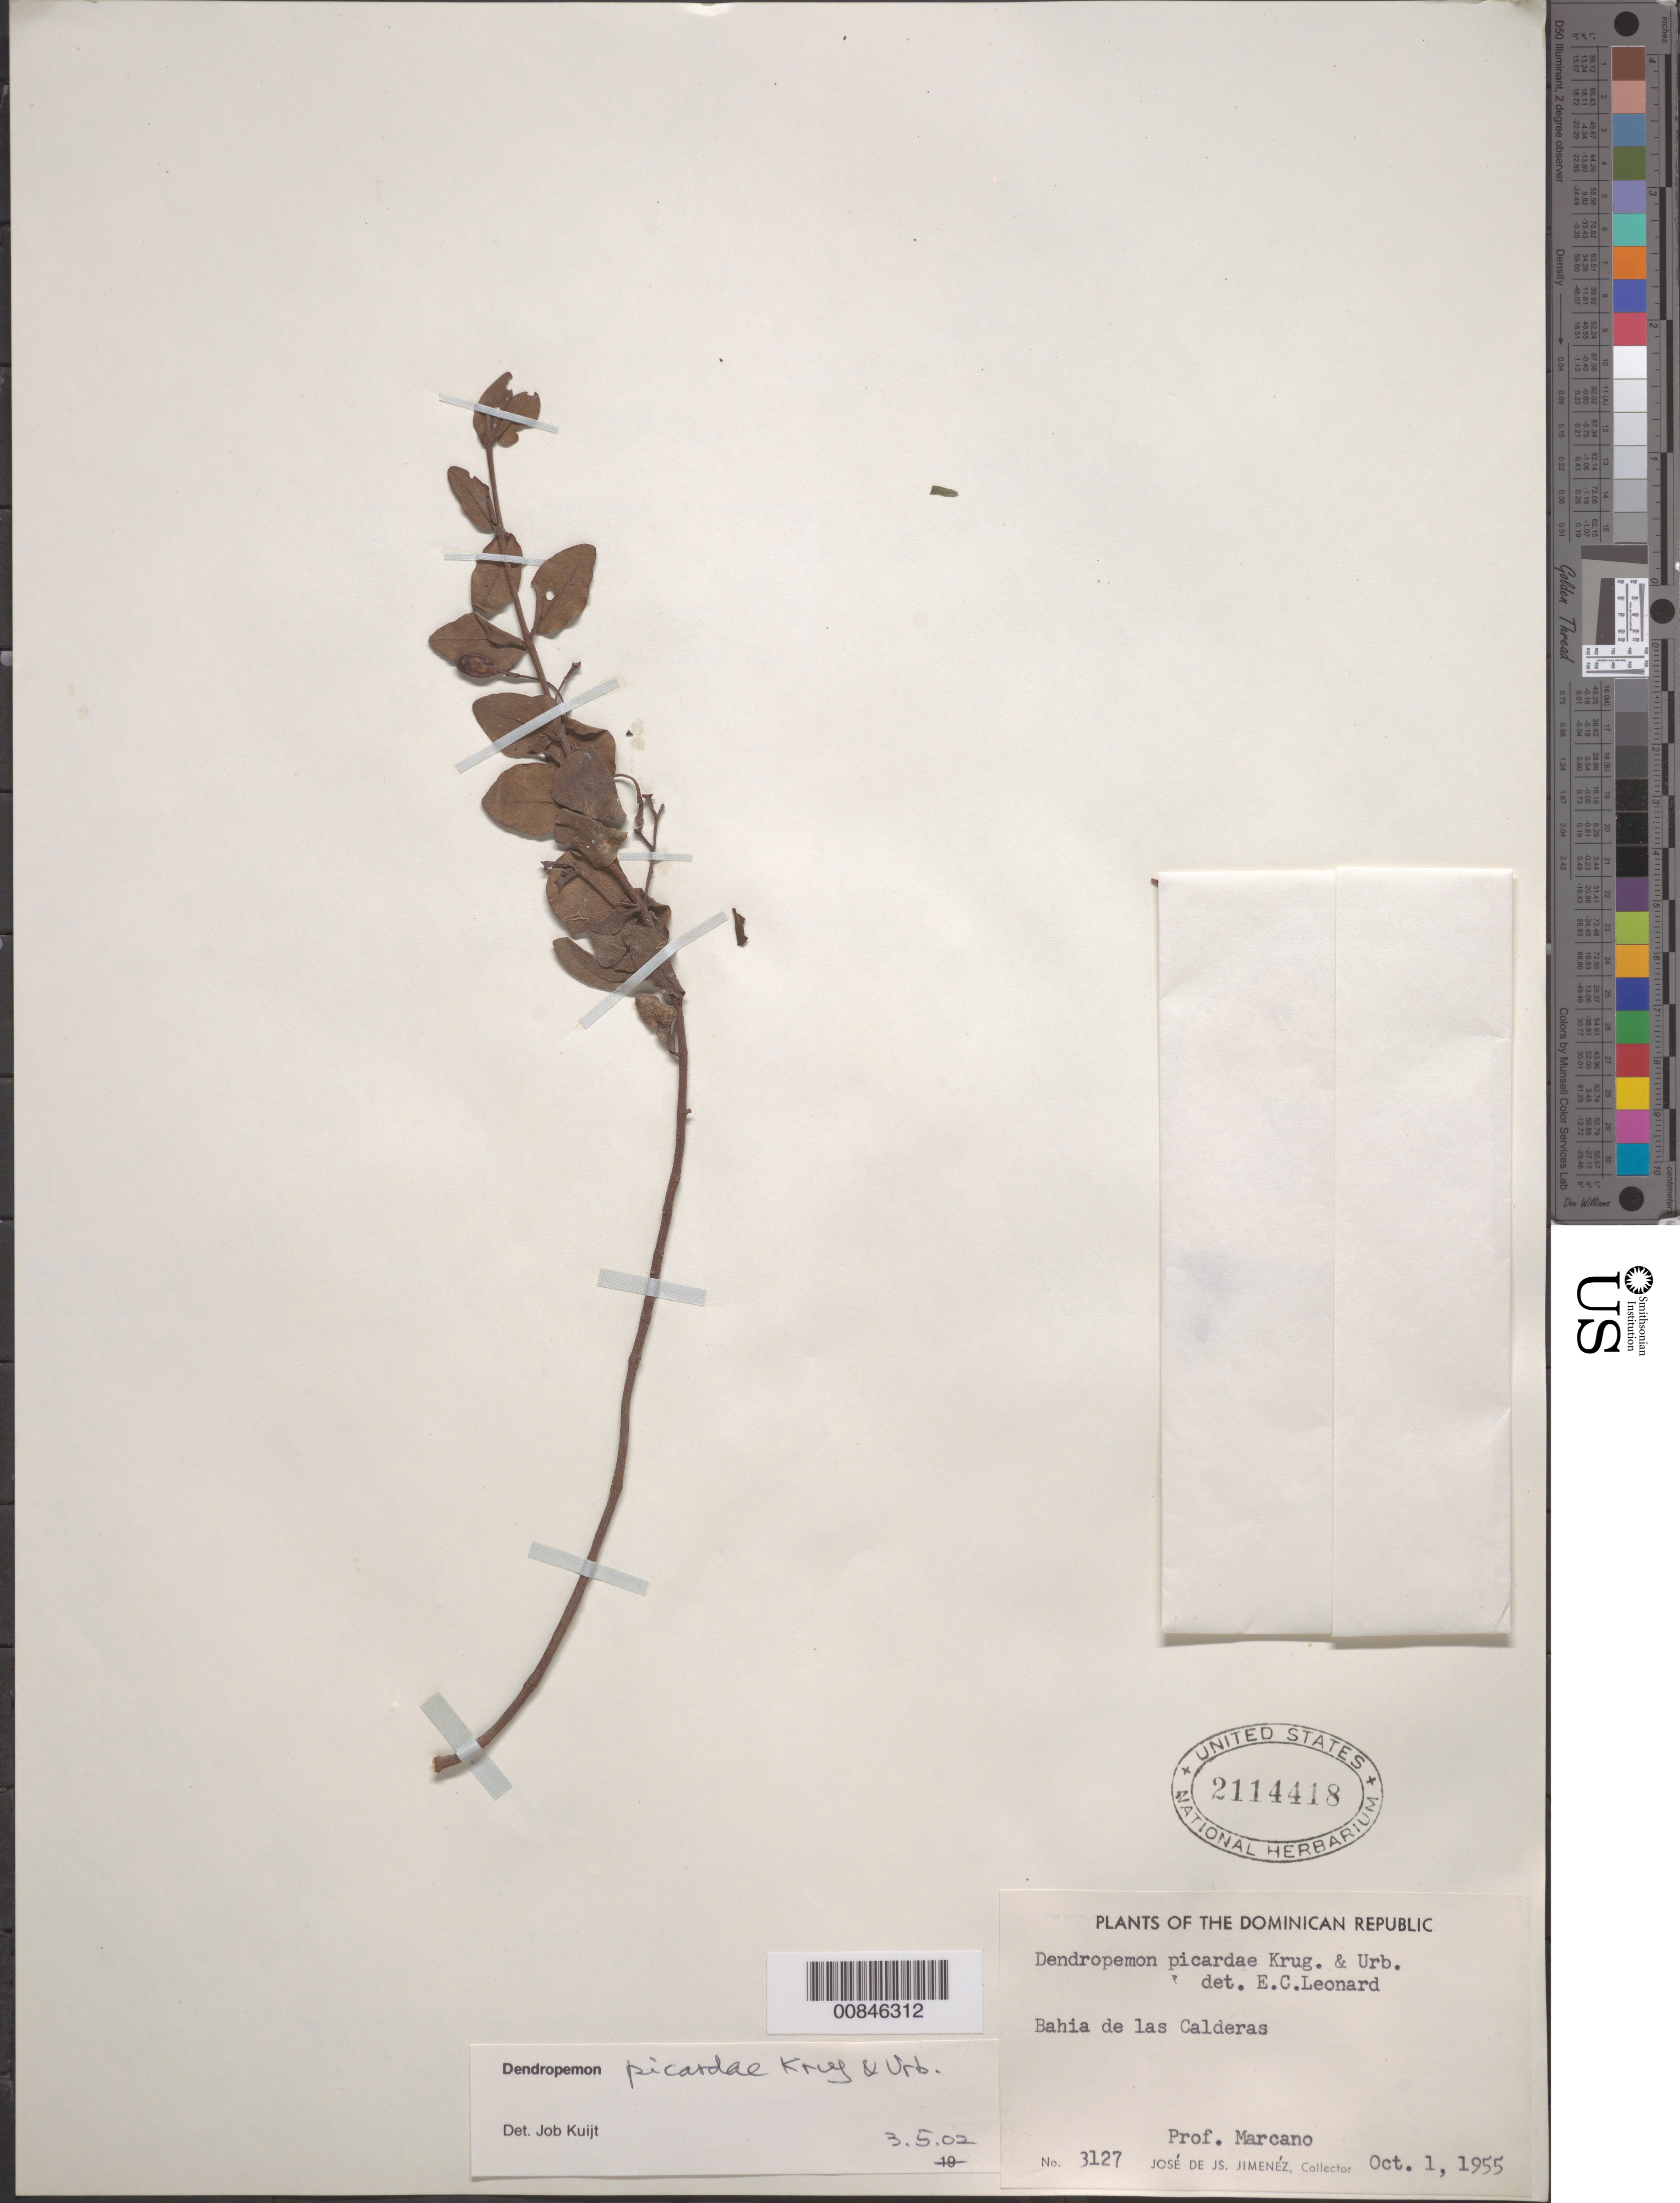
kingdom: Plantae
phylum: Tracheophyta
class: Magnoliopsida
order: Santalales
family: Loranthaceae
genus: Dendropemon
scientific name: Dendropemon picardae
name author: Krug & Urb.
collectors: J. J. Jiménez & E. J. Marcano F.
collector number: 3127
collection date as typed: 01 Oct 1955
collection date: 1955-10-01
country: Dominican Republic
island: Hispaniola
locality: Bahía de las Calderas.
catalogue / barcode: US 2114418